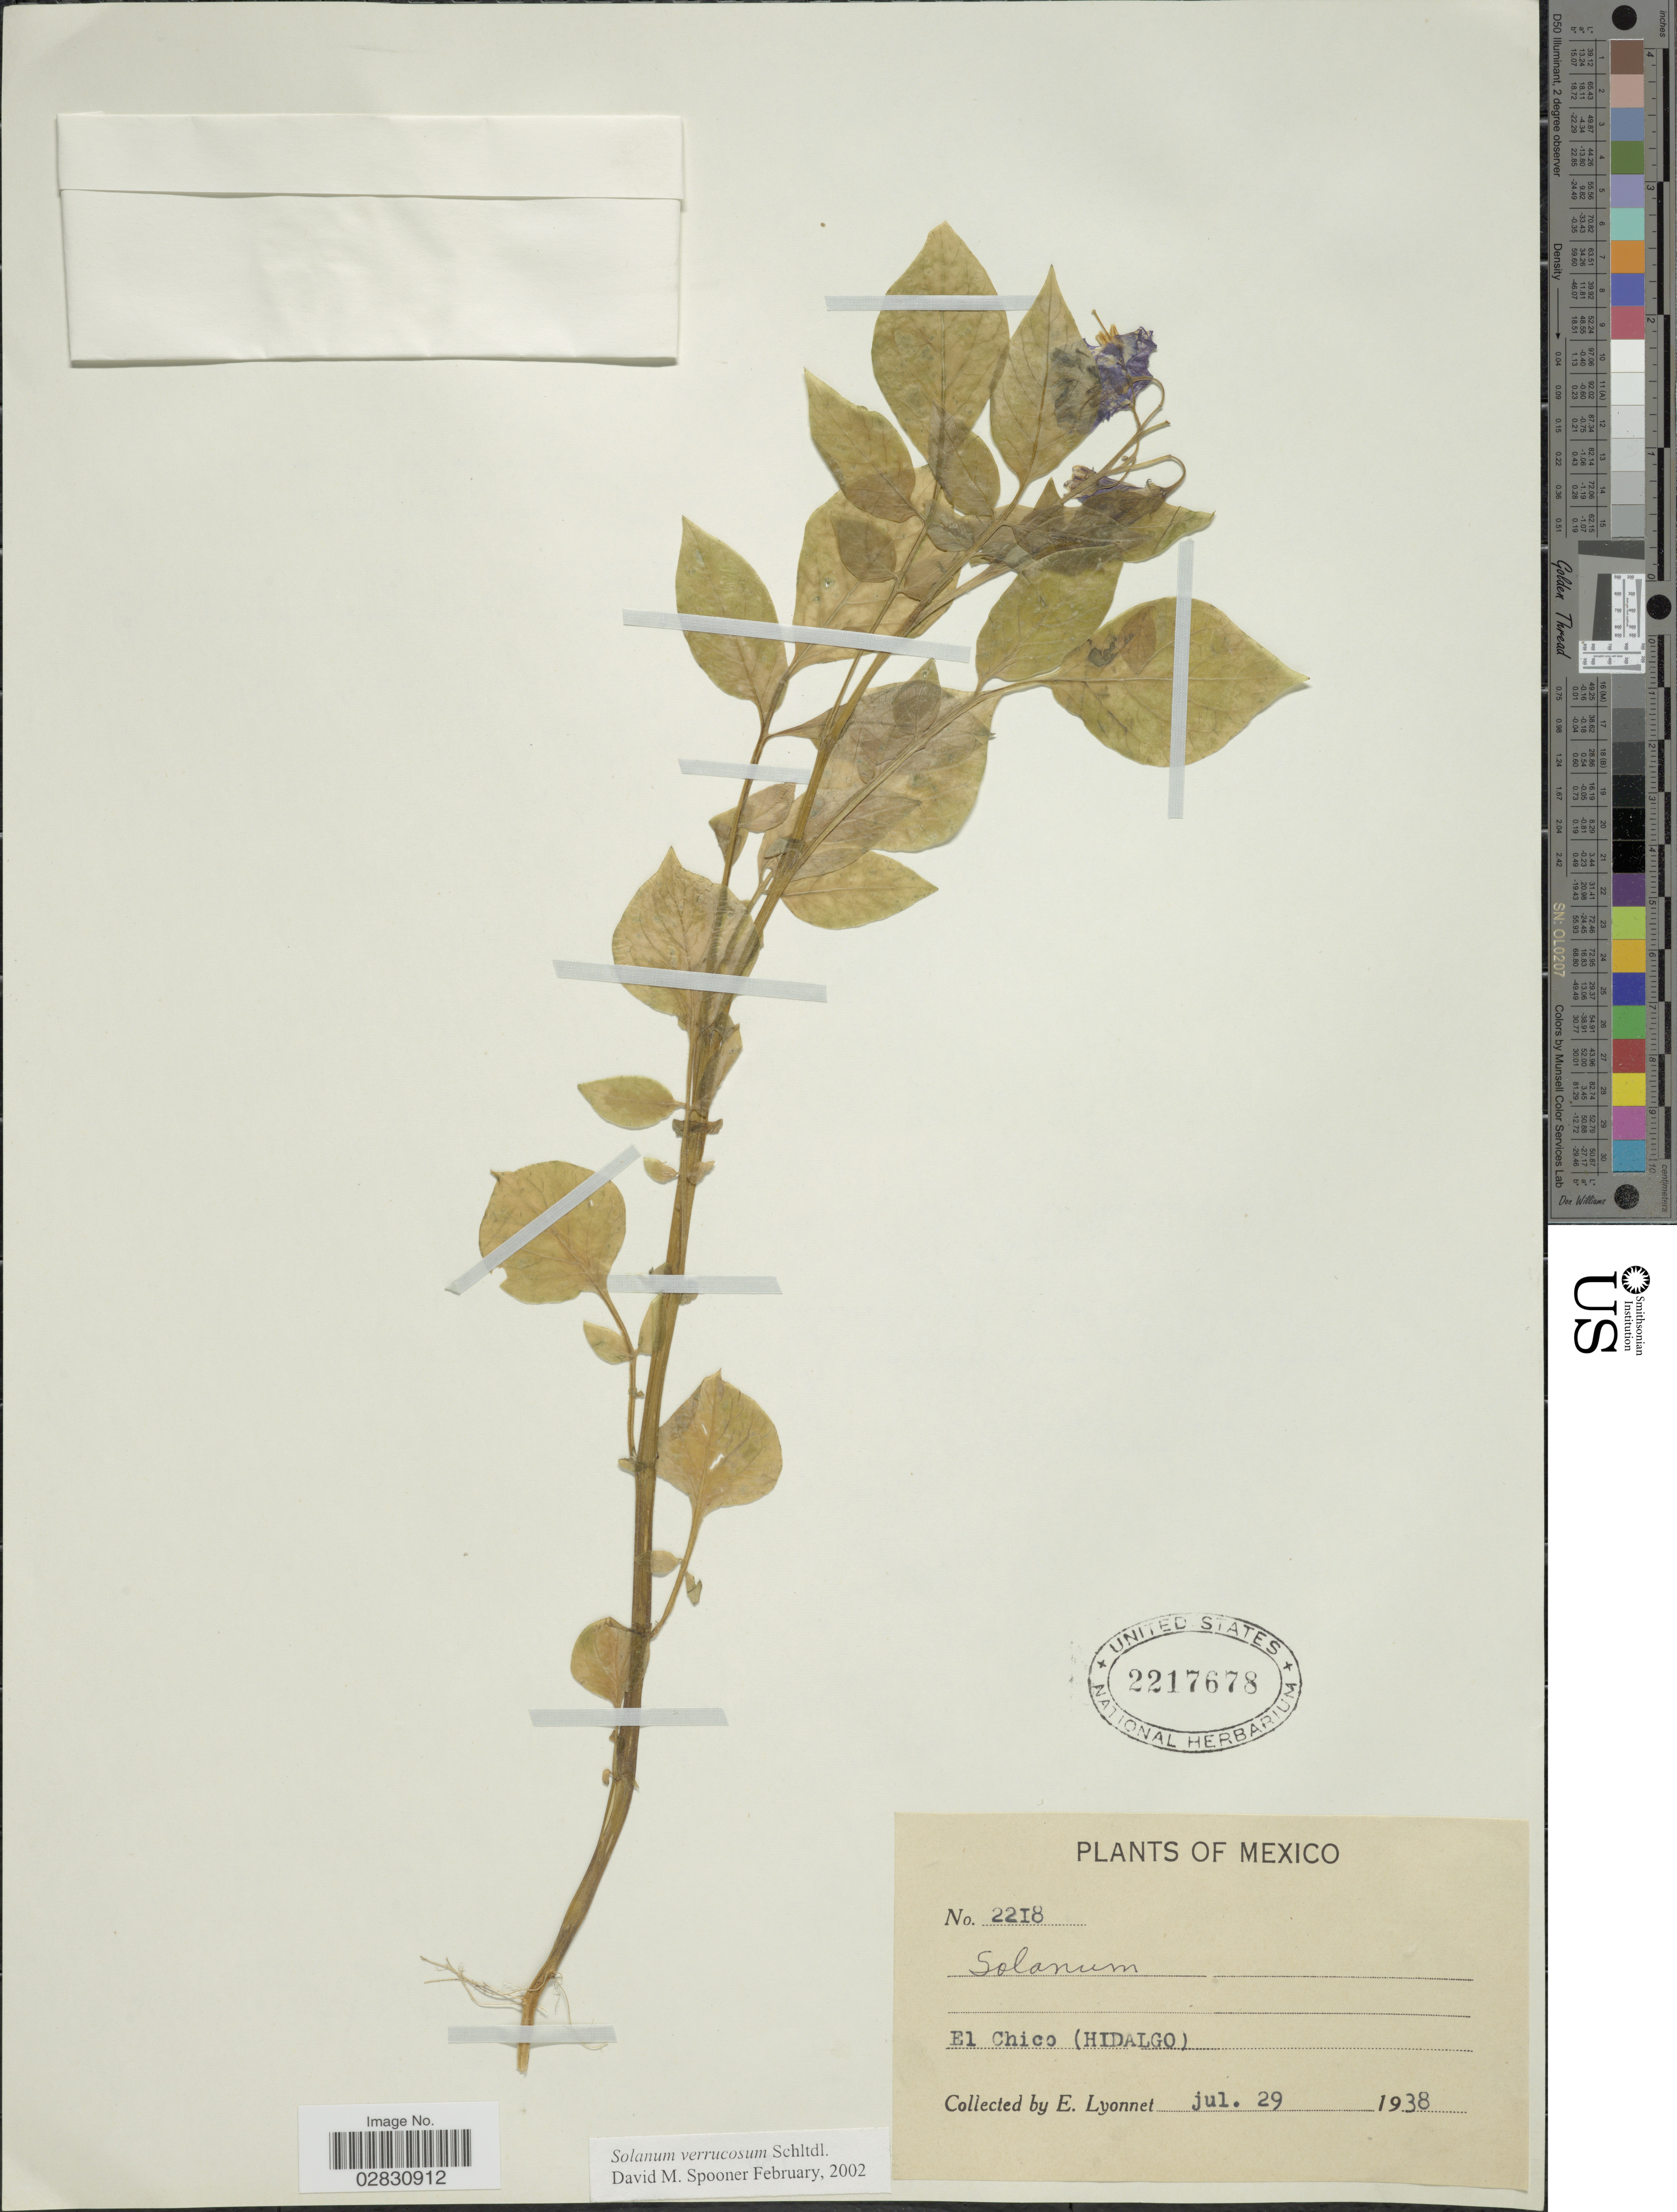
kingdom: Plantae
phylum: Tracheophyta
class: Magnoliopsida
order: Solanales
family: Solanaceae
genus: Solanum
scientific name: Solanum verrucosum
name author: Schltdl.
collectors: E. Lyonnet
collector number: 2218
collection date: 1938-07-29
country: Mexico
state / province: Hidalgo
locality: El Chico.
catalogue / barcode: US 2217678